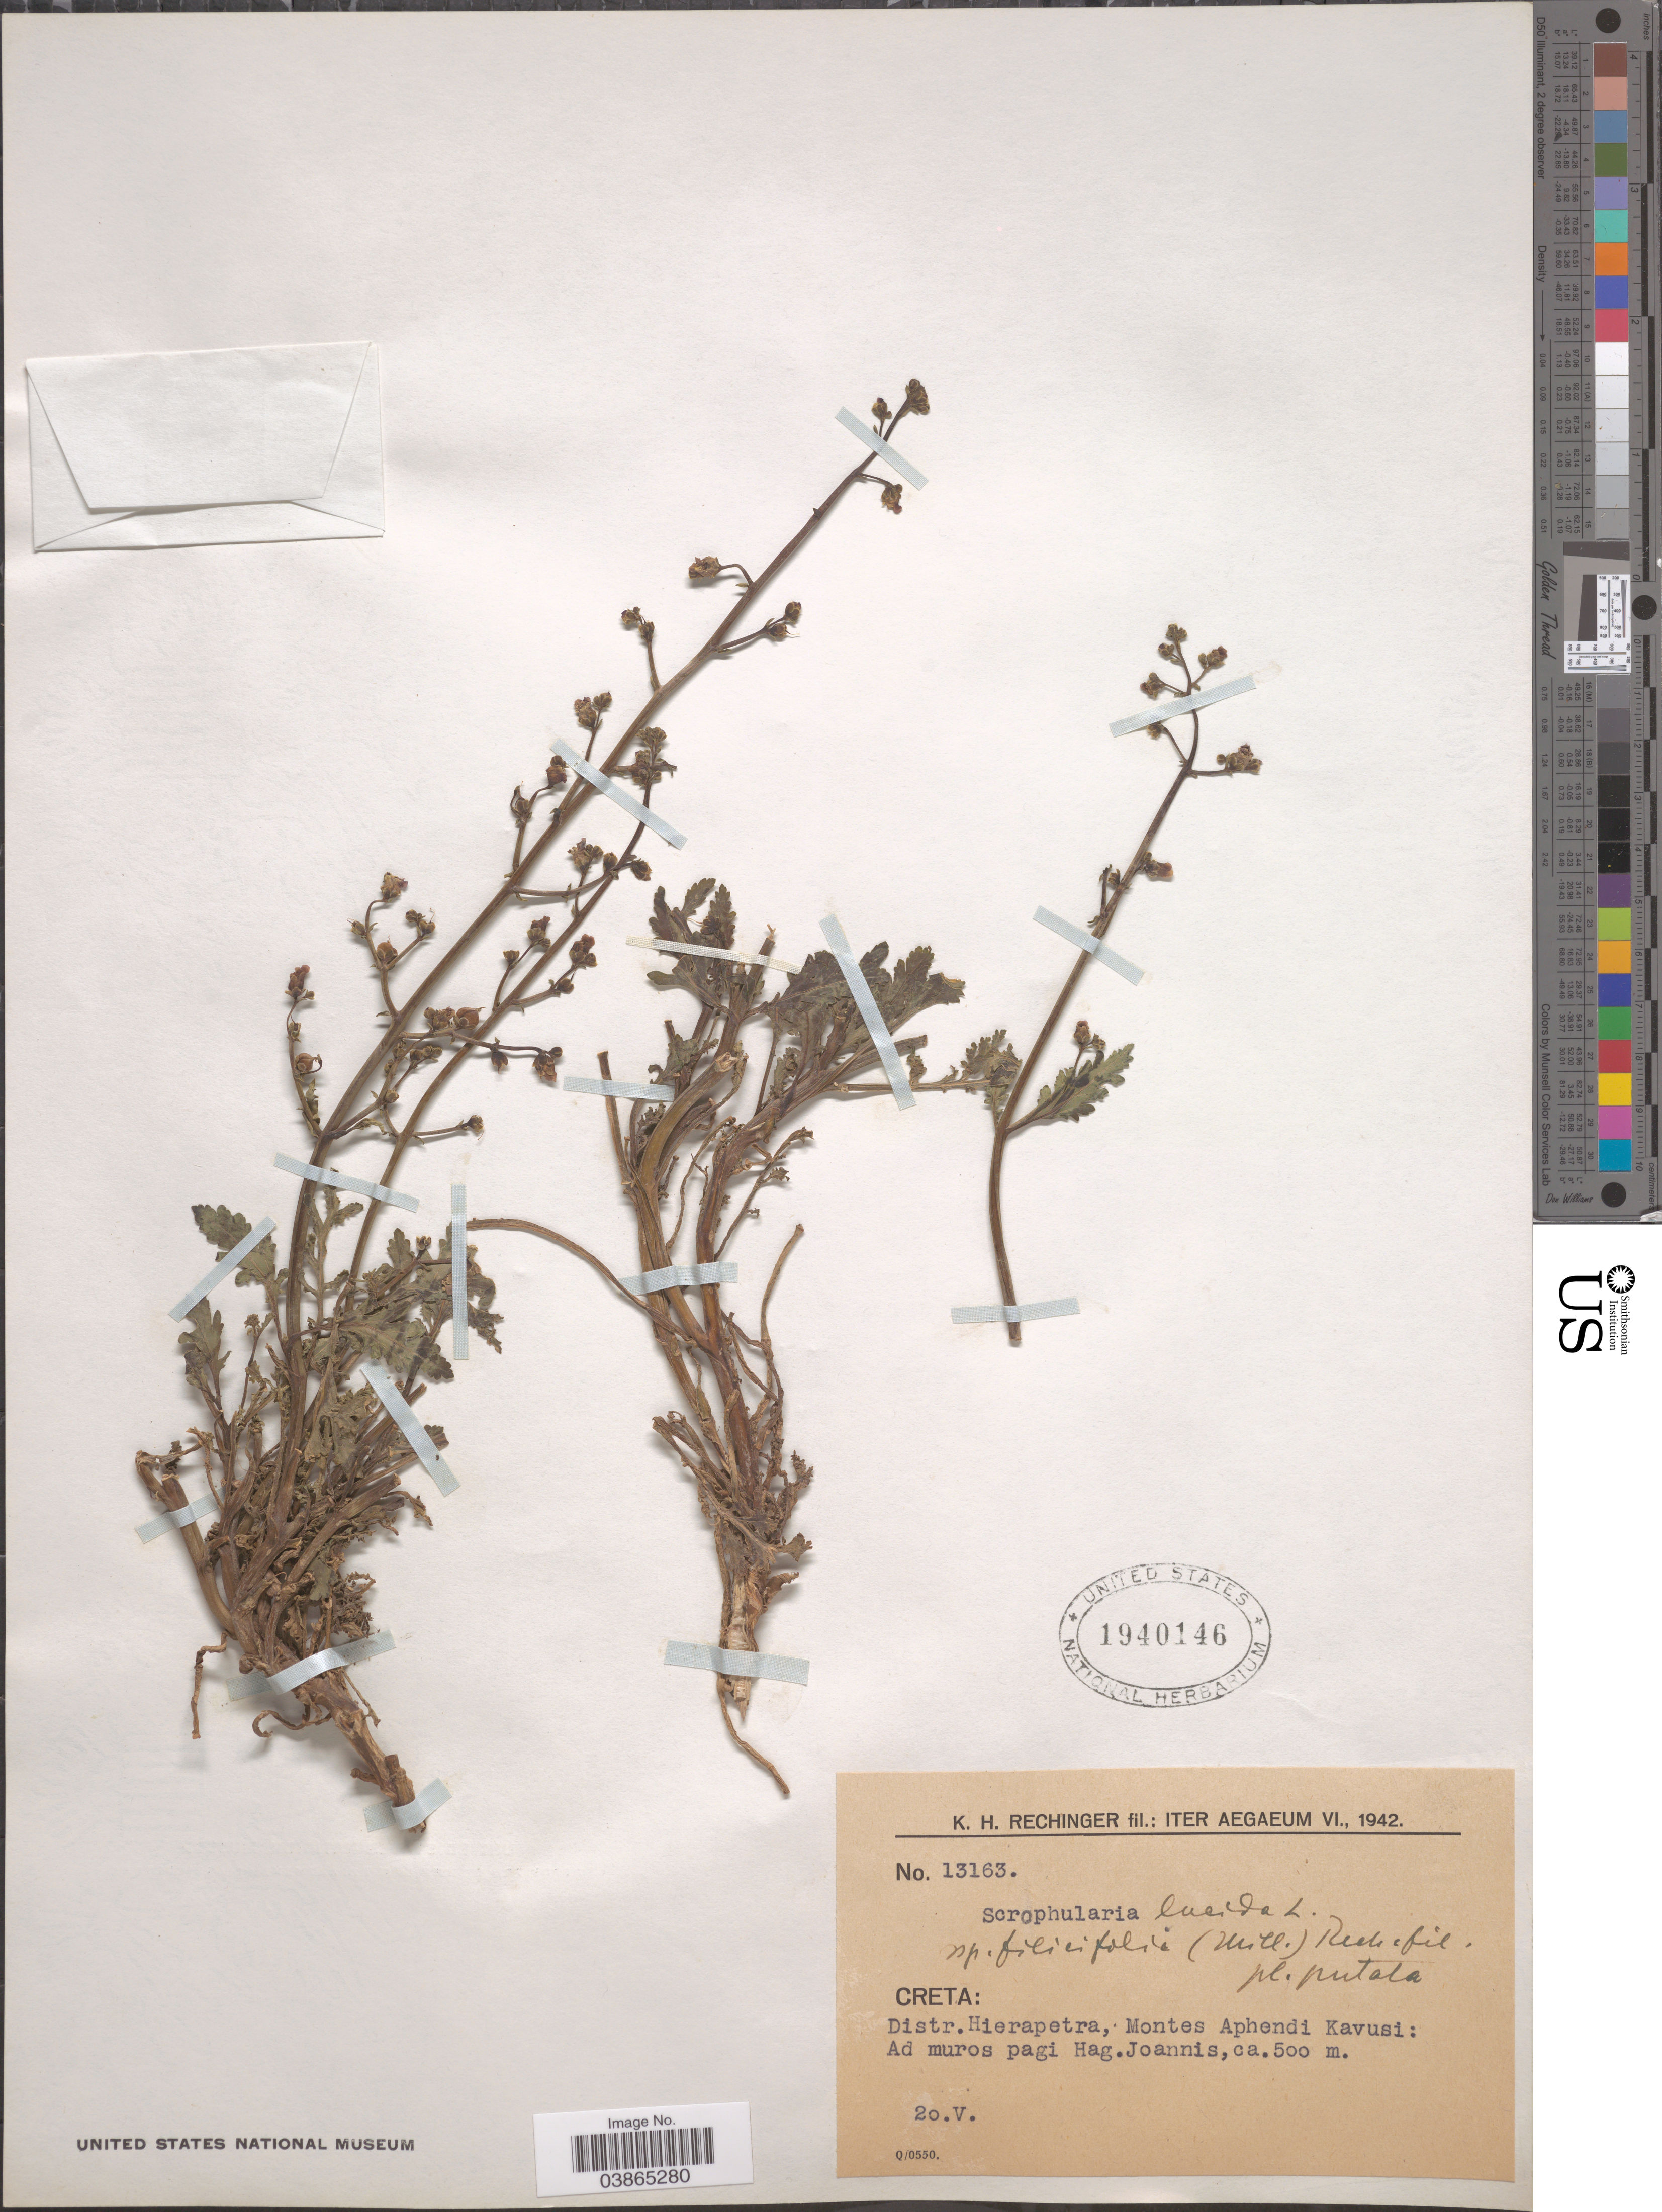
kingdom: Plantae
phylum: Tracheophyta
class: Magnoliopsida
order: Lamiales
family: Scrophulariaceae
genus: Scrophularia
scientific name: Scrophularia lucida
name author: L.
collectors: K. H. Rechinger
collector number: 13163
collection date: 1942-05-20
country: Greece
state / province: Crete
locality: Iter Aegaeum VI. Creta: Distr. Hierapetra, Montes Aphendi Kavusi: Ad muros pagi Hag.Joannis.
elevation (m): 500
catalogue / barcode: US 1940146